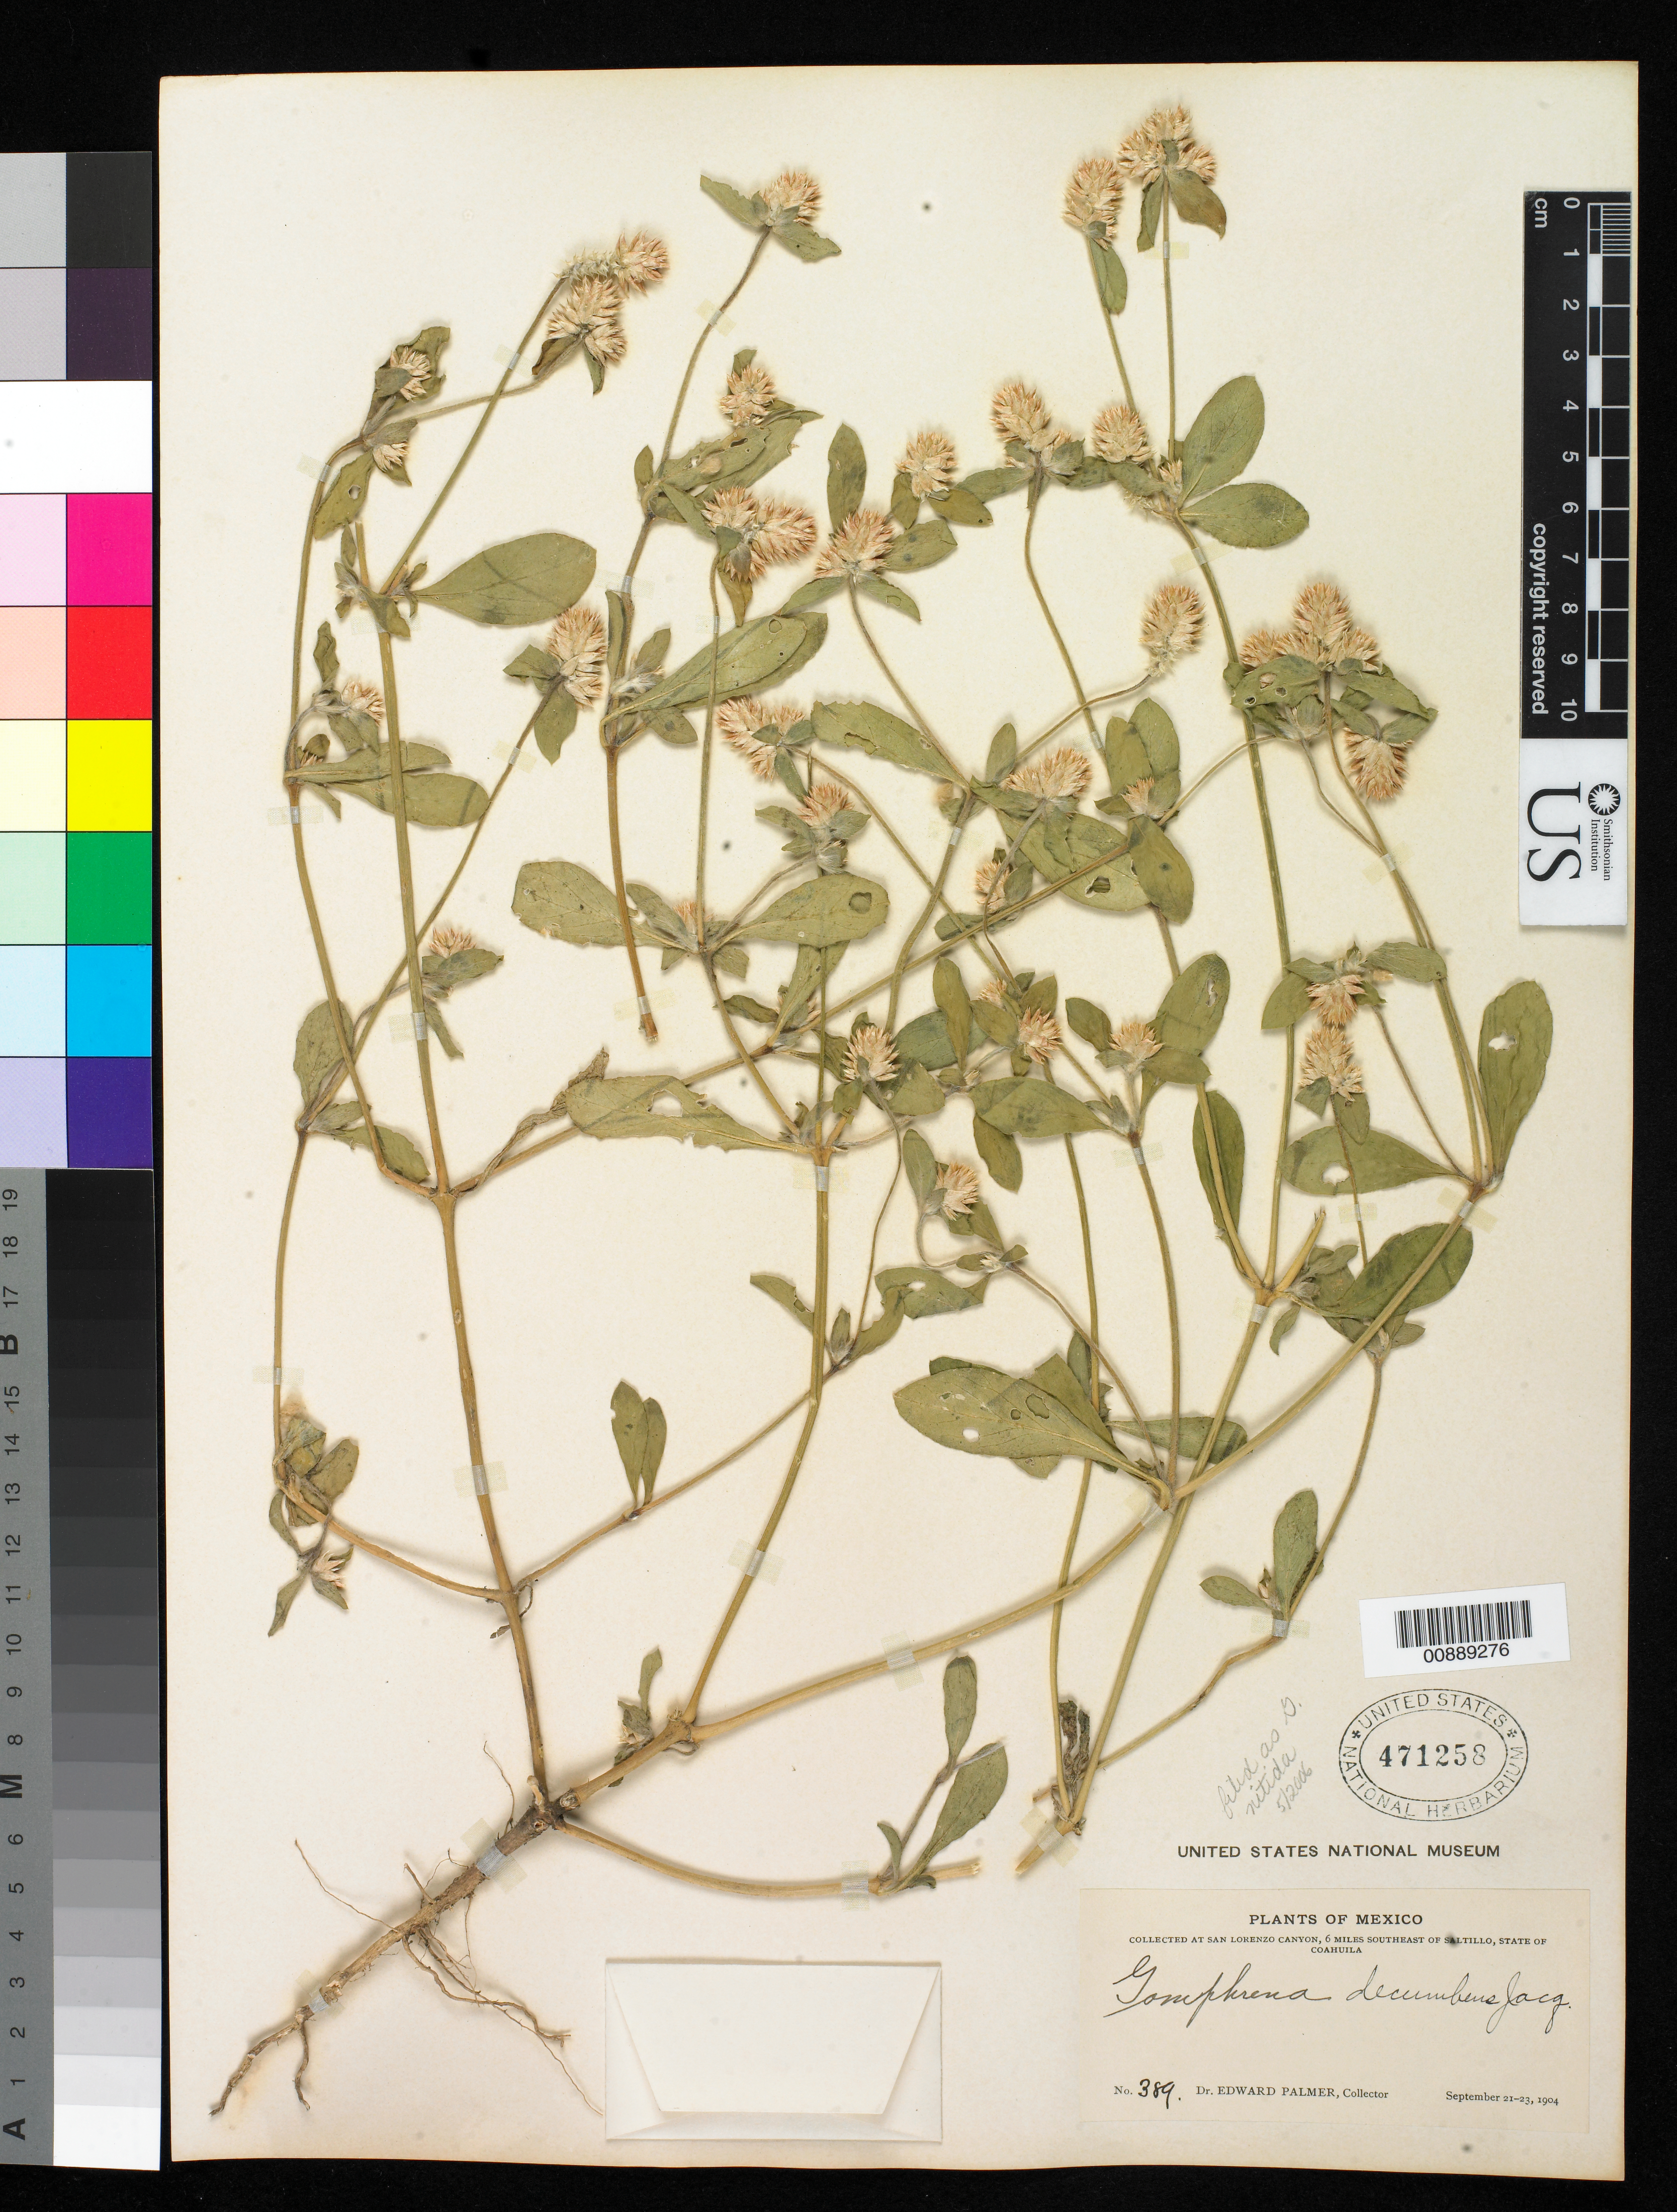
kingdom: Plantae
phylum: Tracheophyta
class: Magnoliopsida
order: Caryophyllales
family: Amaranthaceae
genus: Gomphrena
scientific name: Gomphrena nitida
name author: Rothr.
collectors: E. Palmer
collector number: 389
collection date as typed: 21 Sep 1904 to 23 Sep 1904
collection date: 1904-09-21/1904-09-23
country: Mexico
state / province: Coahuila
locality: San Lorenzo canyon, 6 miles southeast of Saltillo, Coahuila.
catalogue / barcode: US 471258